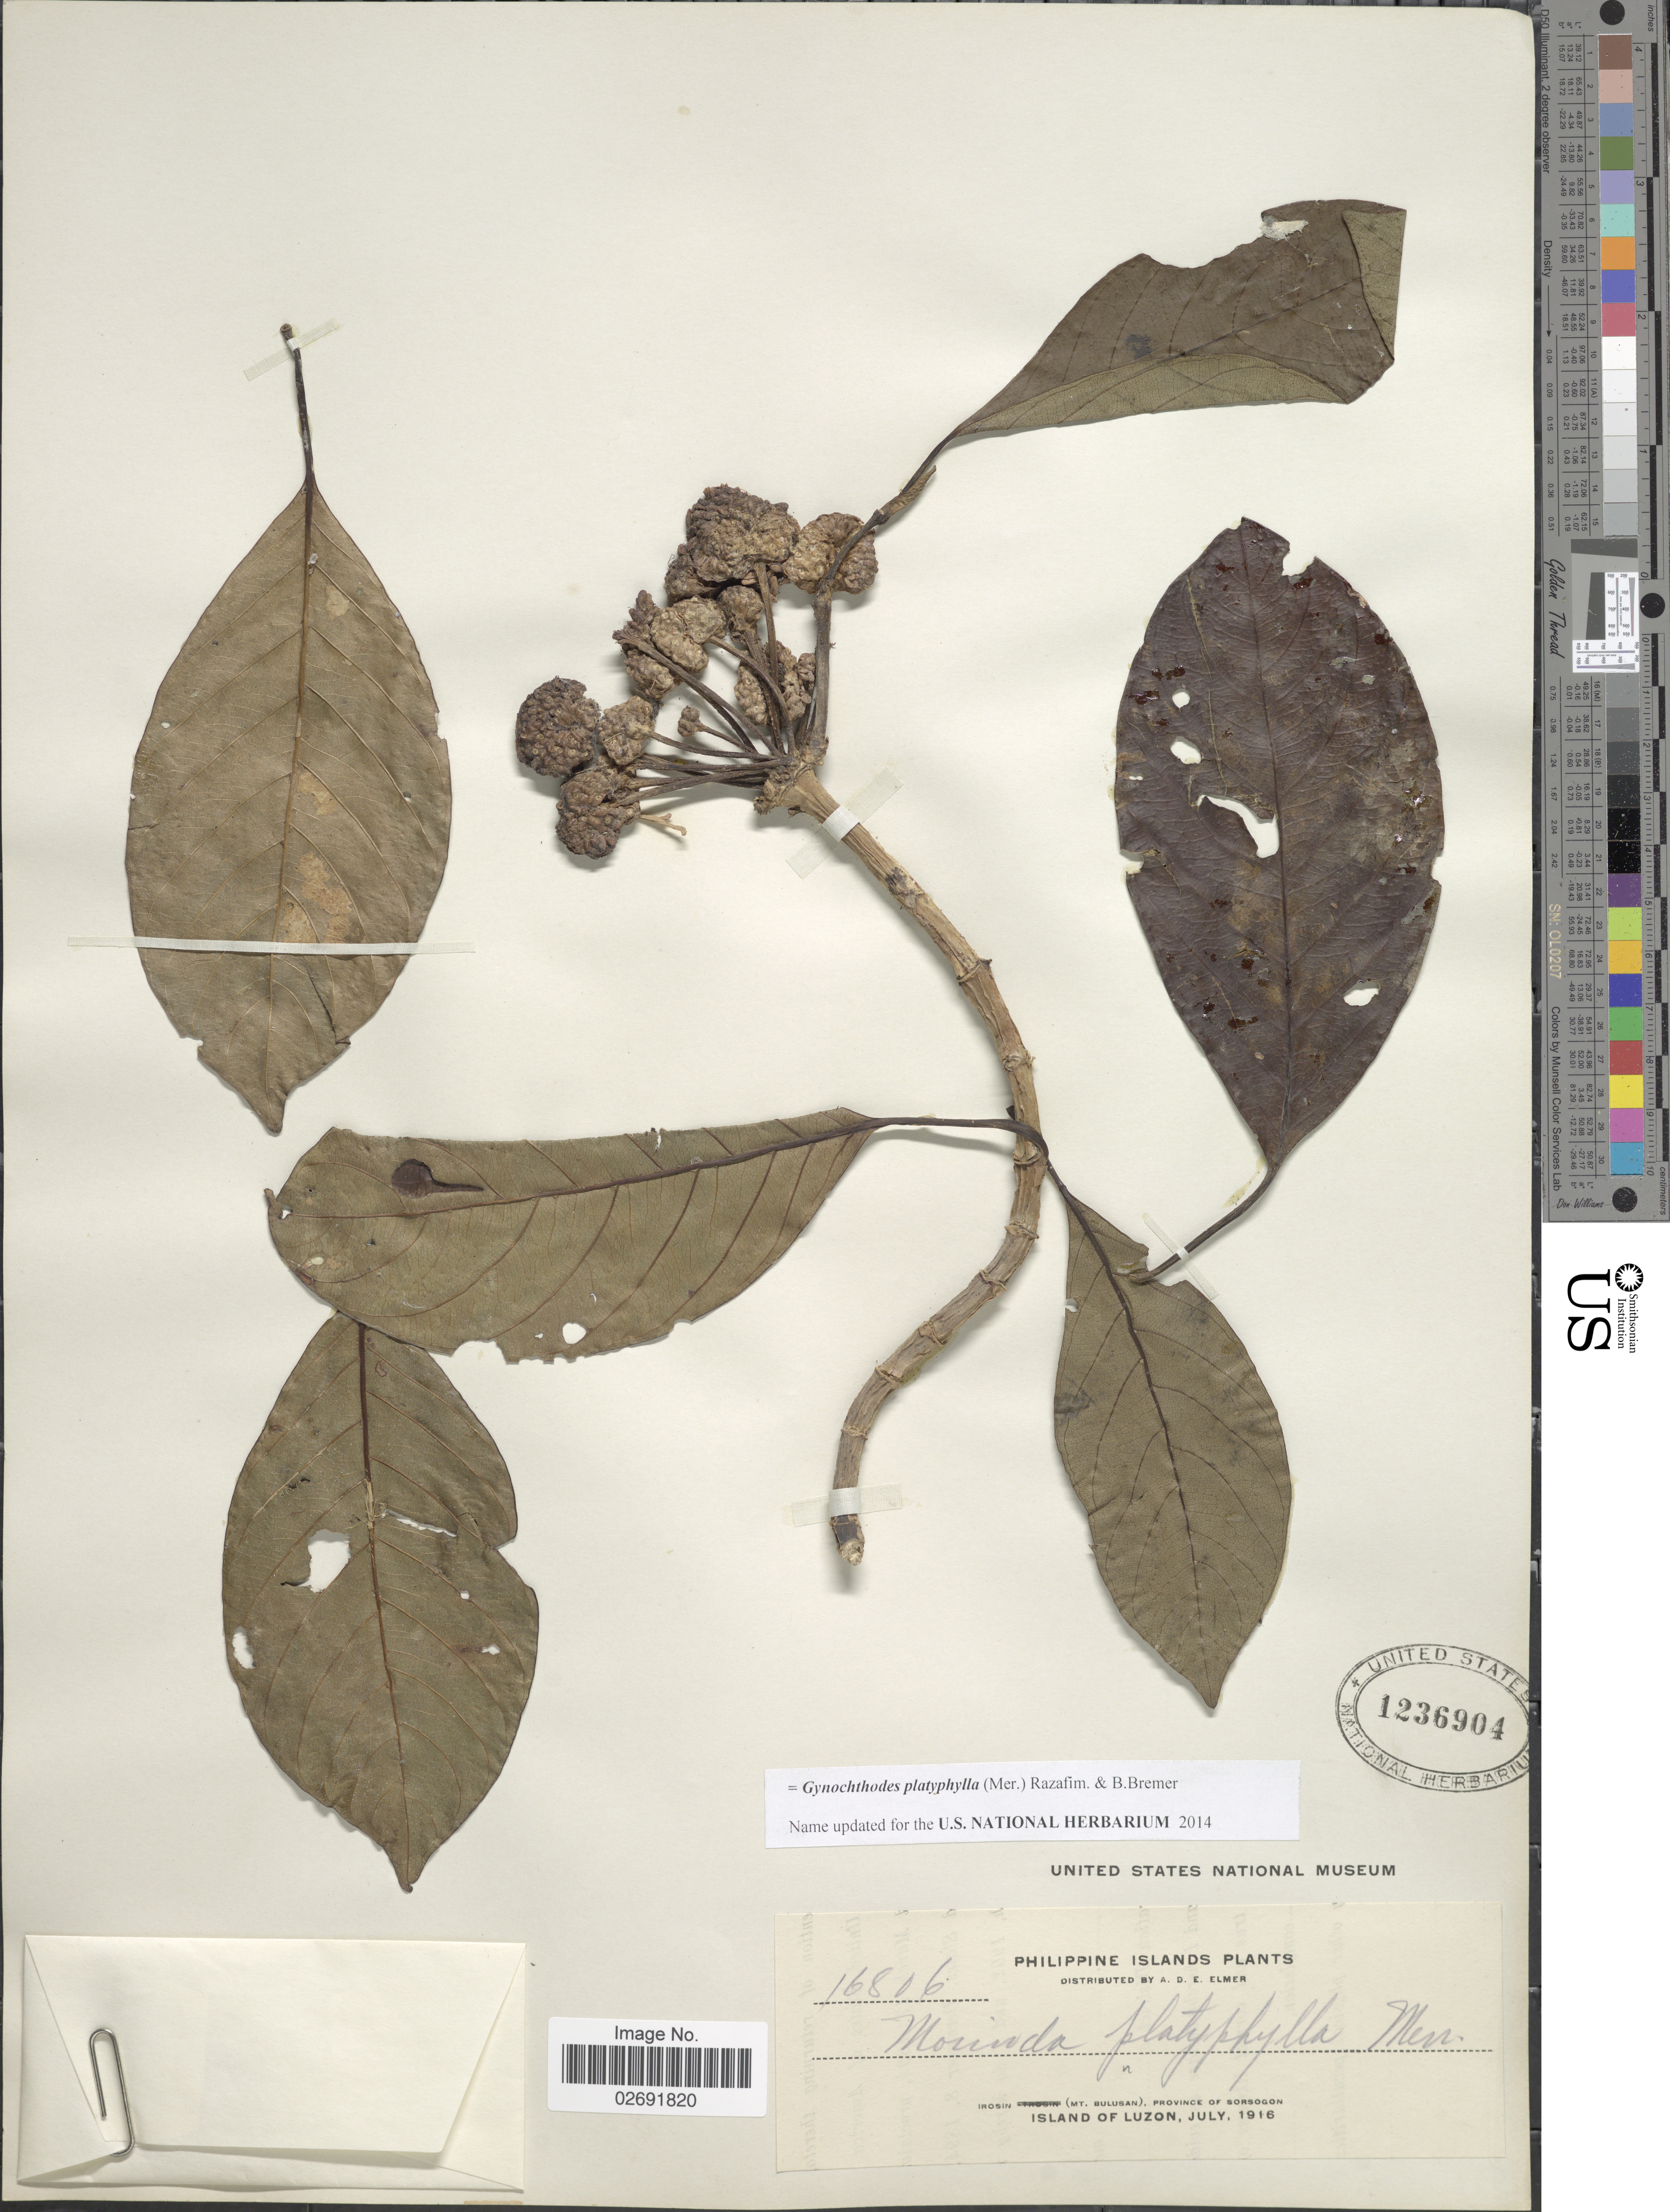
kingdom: Plantae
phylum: Tracheophyta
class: Magnoliopsida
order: Gentianales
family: Rubiaceae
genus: Gynochthodes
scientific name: Gynochthodes platyphylla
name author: (Merr.) Razafim. & B. Bremer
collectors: A. D. E. Elmer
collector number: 16806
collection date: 1916-07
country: Philippines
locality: Philippine Islands, Irosin (Mt Bulusan), Province of Sorsogon, Island of Luzon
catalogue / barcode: US 1236904